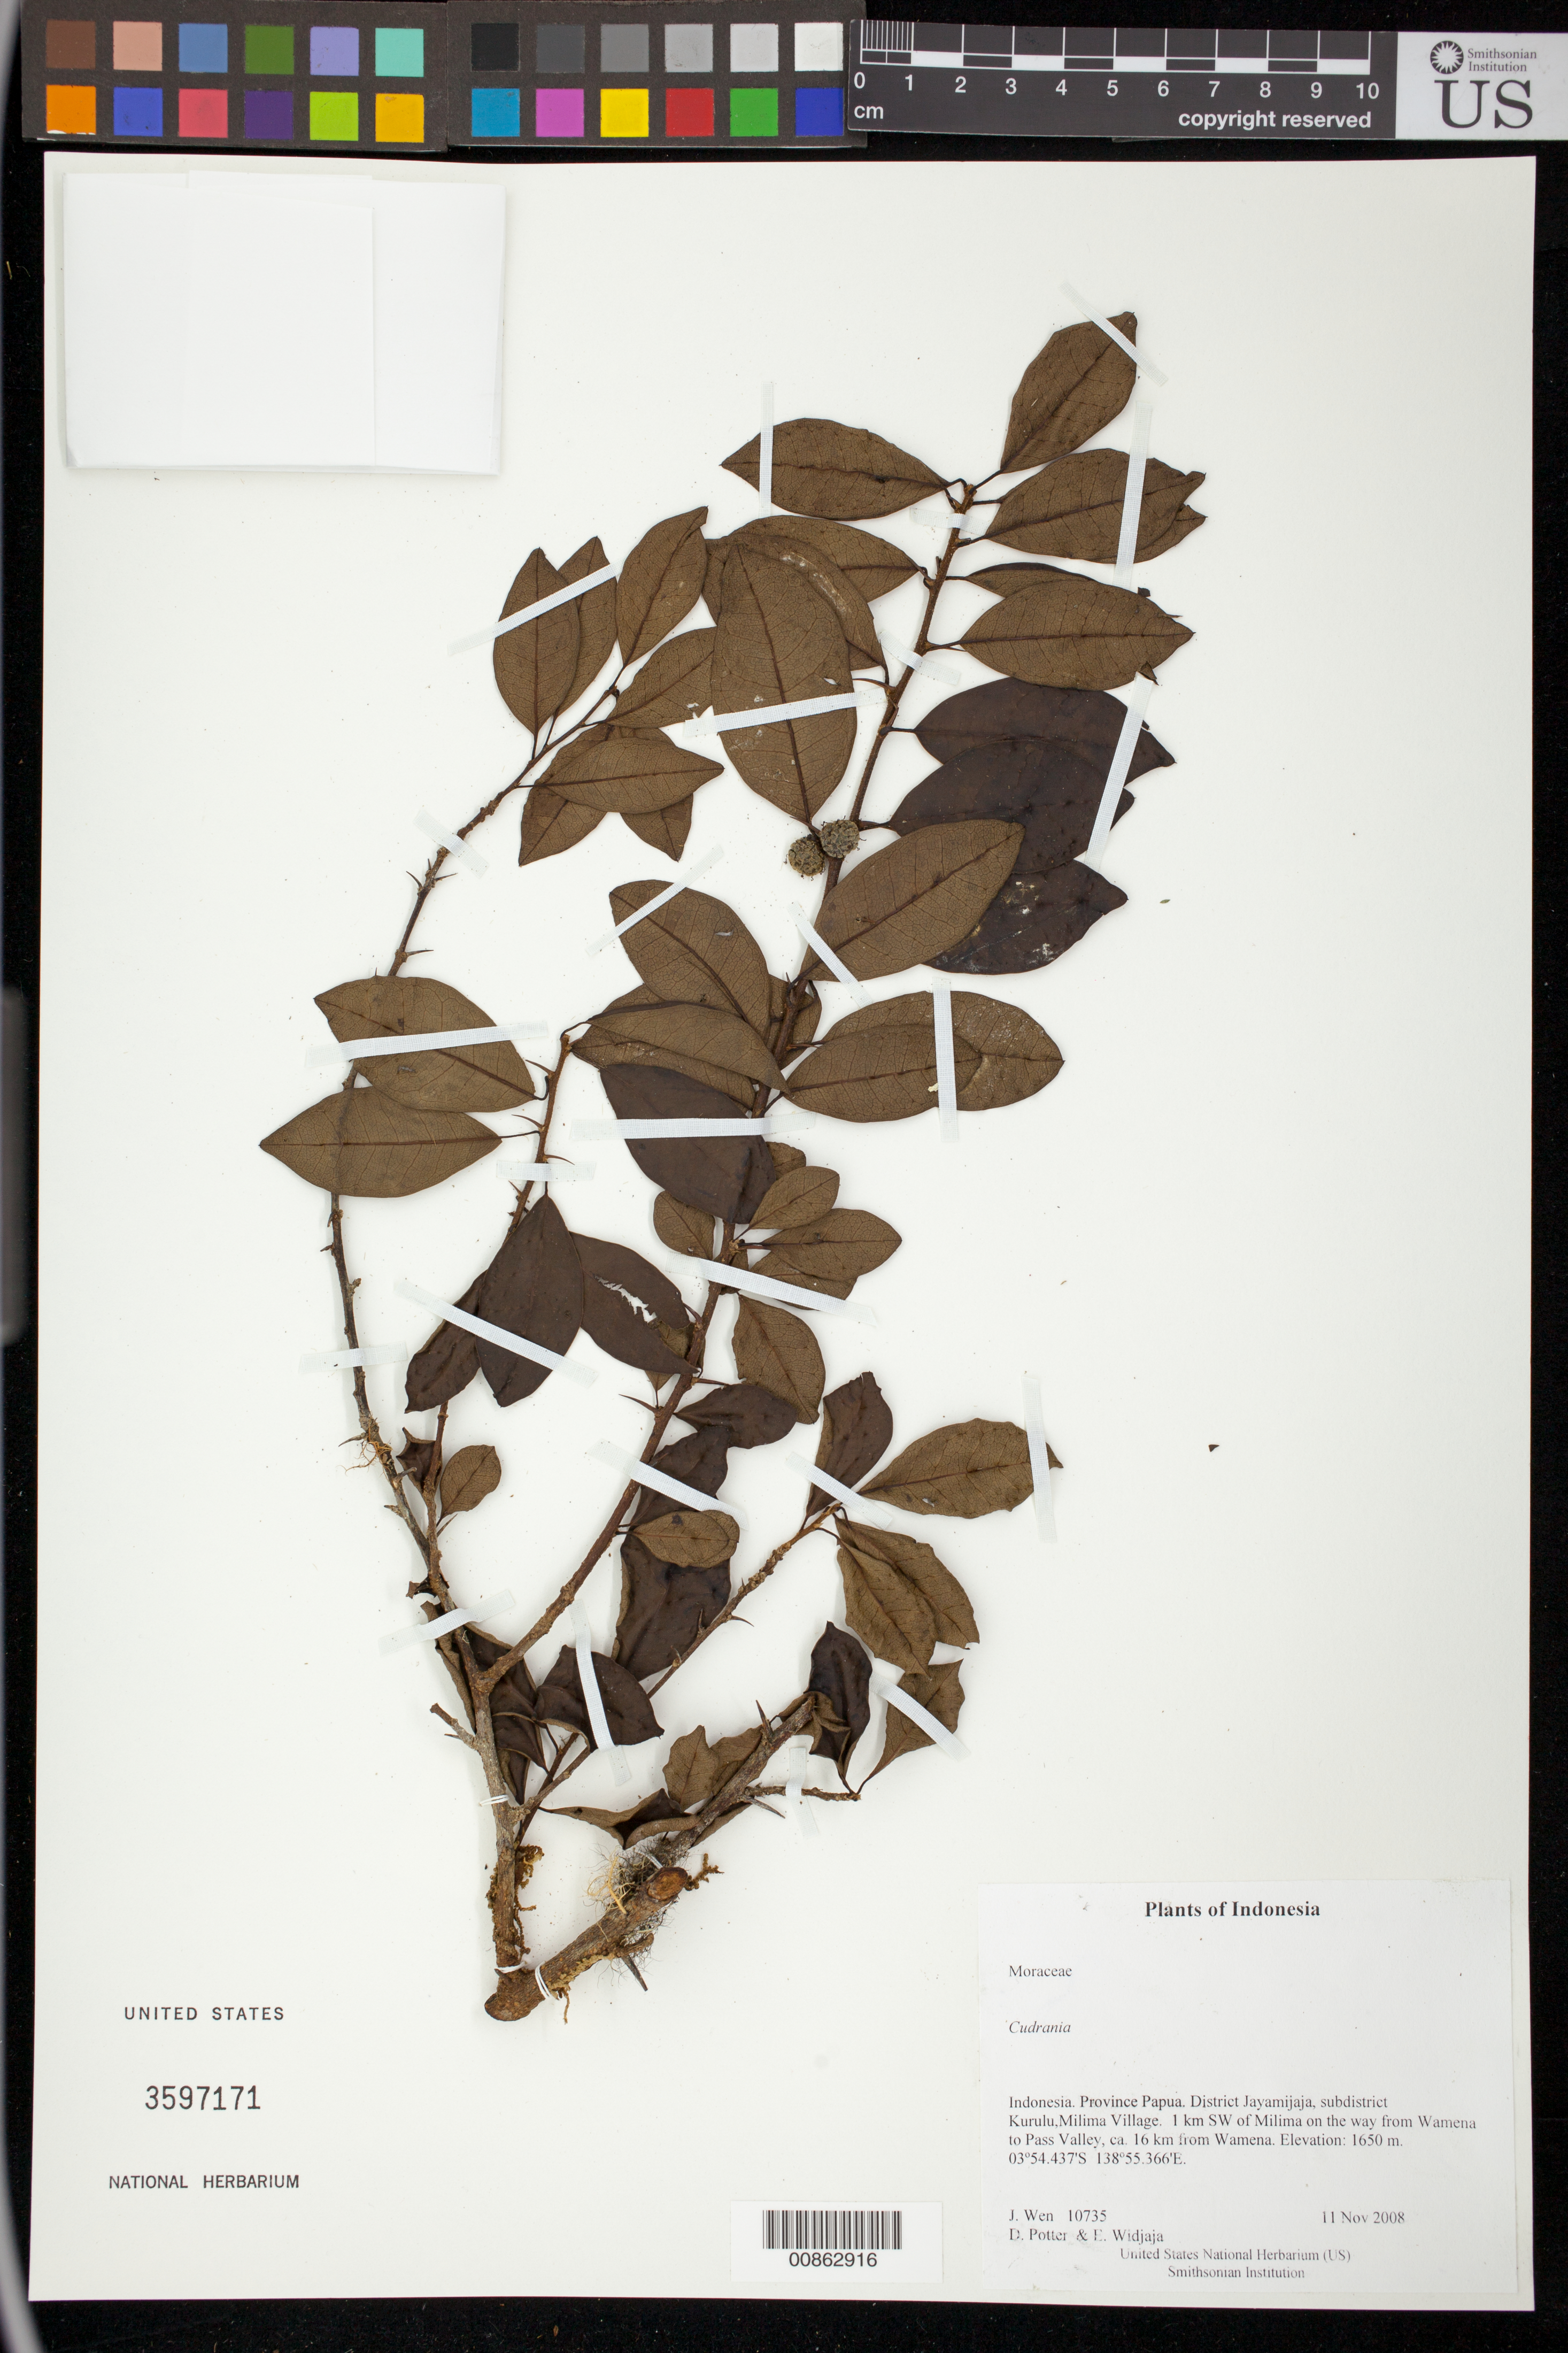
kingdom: Plantae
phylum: Tracheophyta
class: Magnoliopsida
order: Rosales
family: Moraceae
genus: Maclura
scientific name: Maclura sp.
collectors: J. Wen, D. Potter & E. A. Widjaja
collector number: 10735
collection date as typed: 11 Nov 2008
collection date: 2008-11-11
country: Indonesia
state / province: Papua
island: New Guinea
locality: District Jayamijaja, subdistrict Kurulu,Milima Village. 1 km SW of Milima on the way from Wamena to Pass Valley, ca. 16 km from Wamena. Irian Barat.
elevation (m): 1650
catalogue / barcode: US 3597171